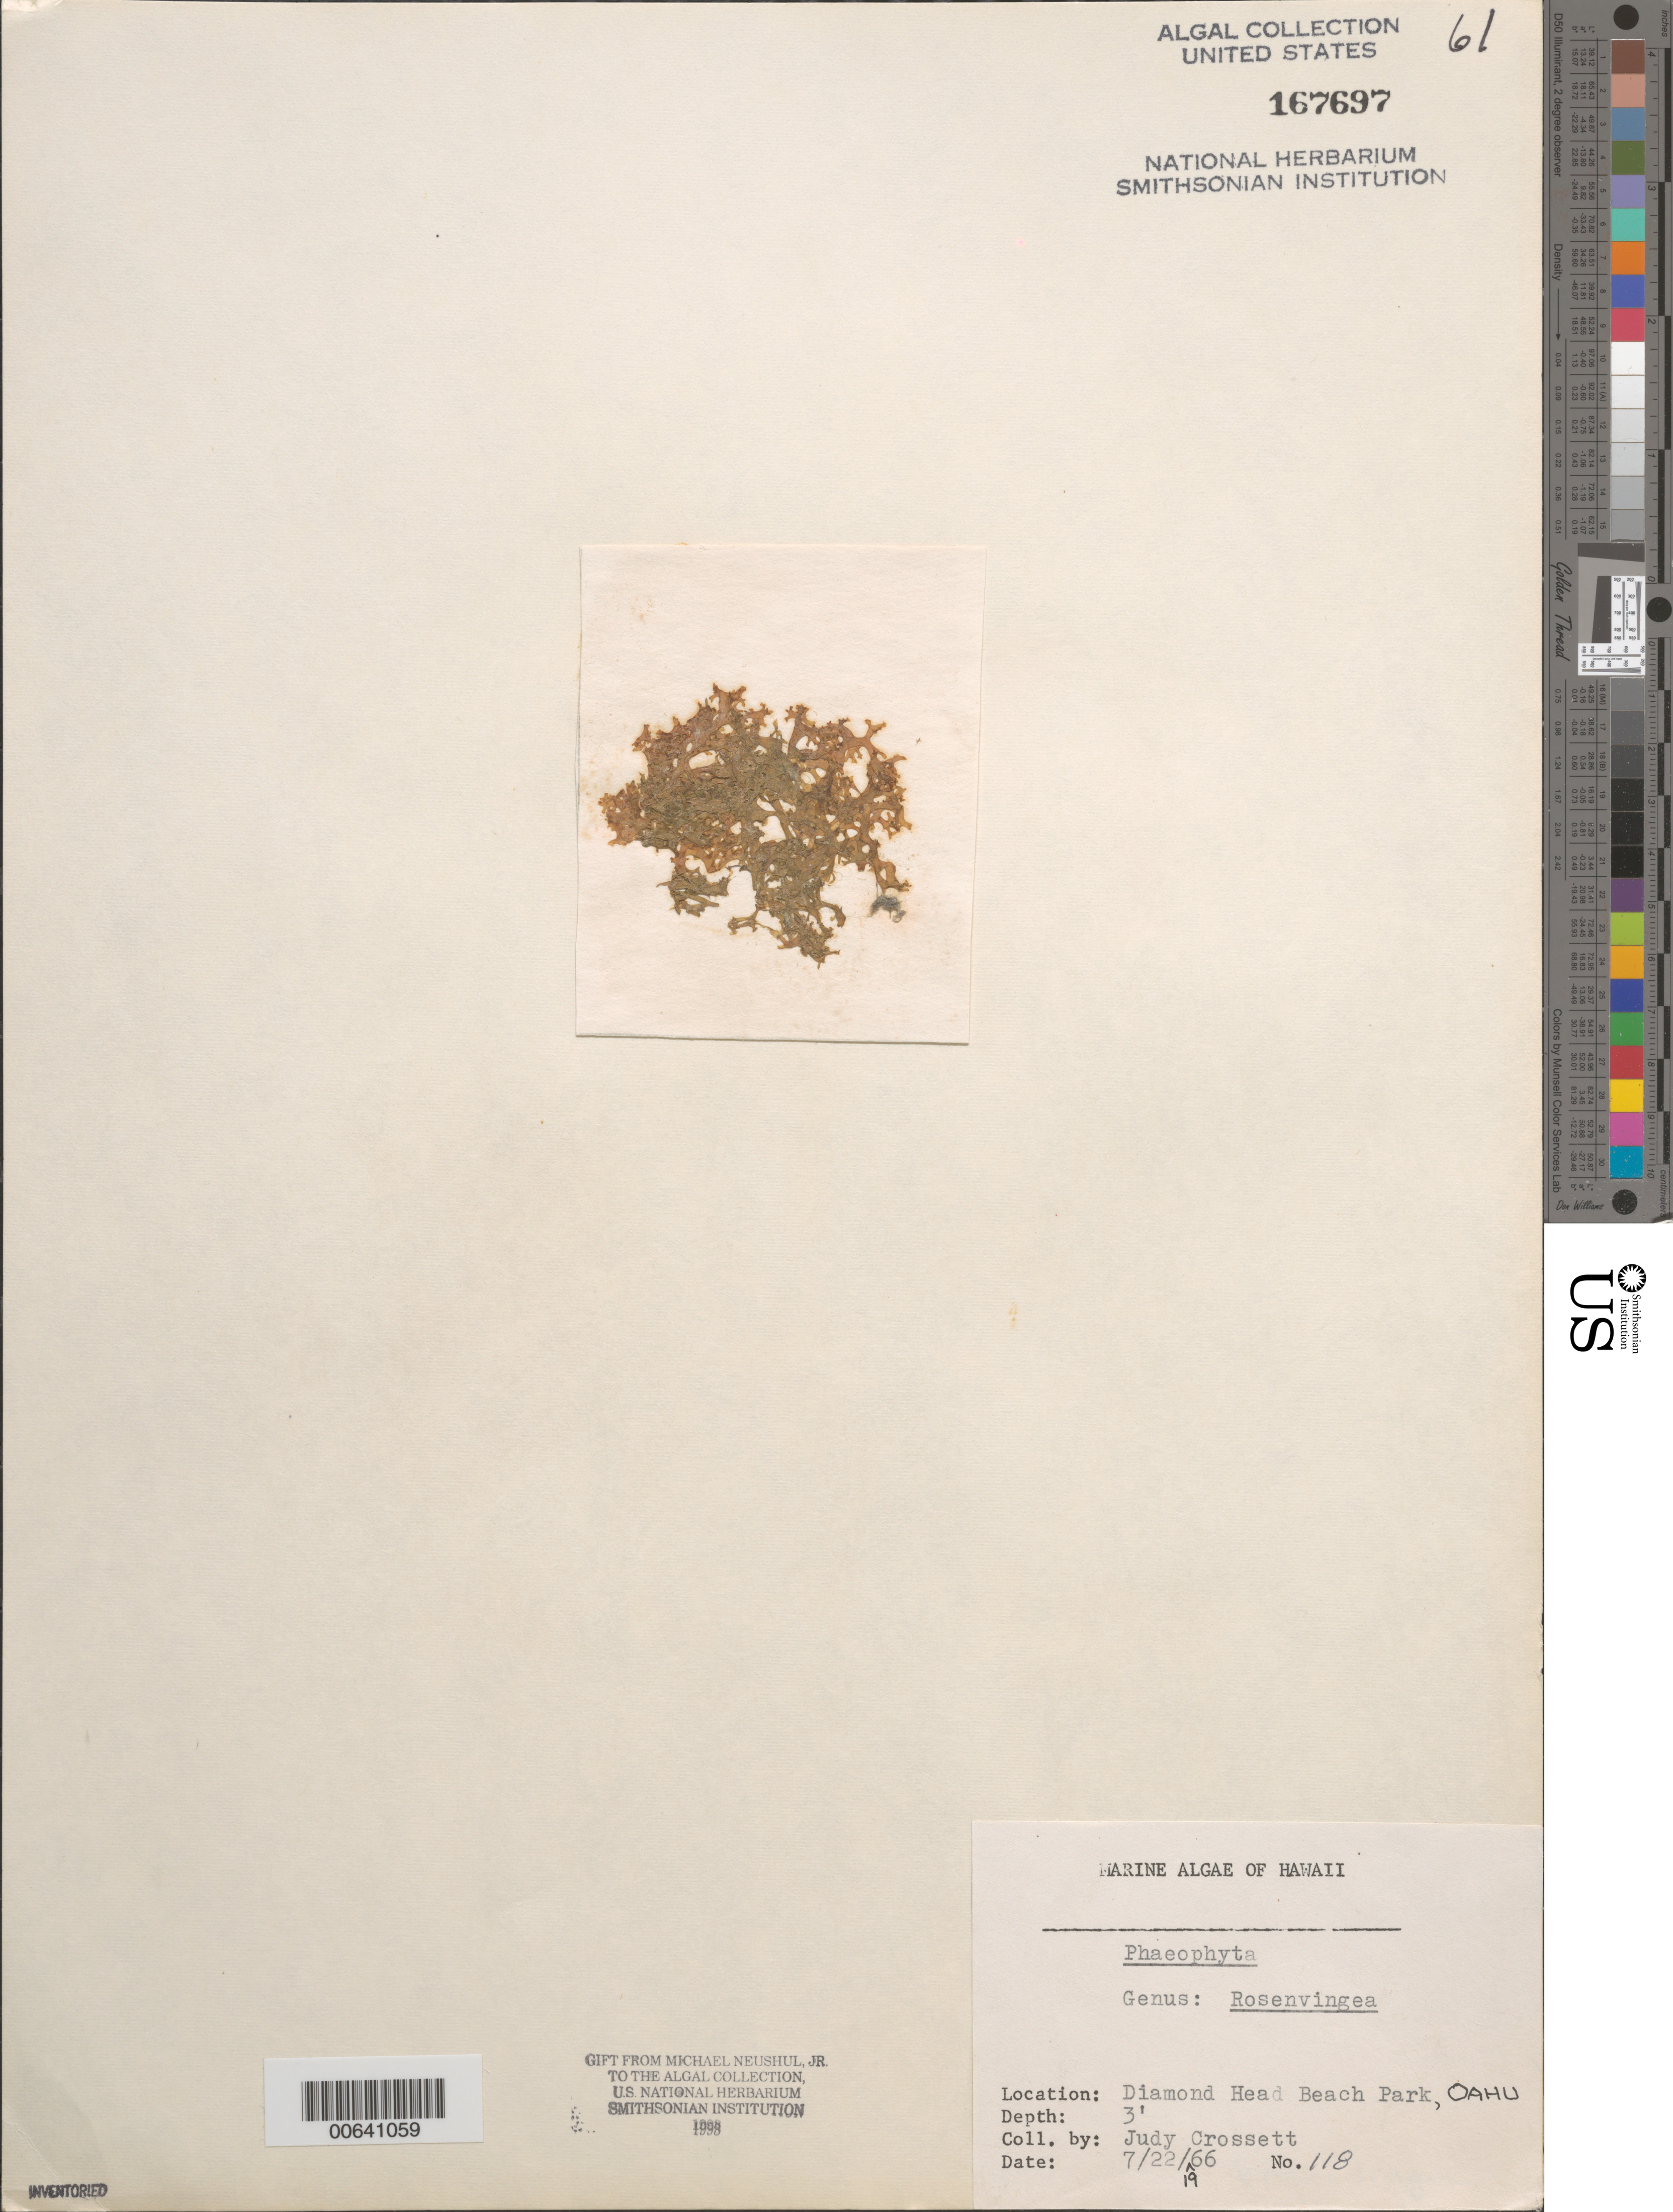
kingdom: Chromista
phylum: Ochrophyta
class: Phaeophyceae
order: Scytosiphonales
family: Scytosiphonaceae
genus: Rosenvingea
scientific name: Rosenvingea sp.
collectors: J. Crossett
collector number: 118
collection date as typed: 22 Jul 1966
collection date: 1966-07-22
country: United States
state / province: Hawaii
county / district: Honolulu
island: Oahu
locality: Diamond Head Beach Park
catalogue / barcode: US 167697